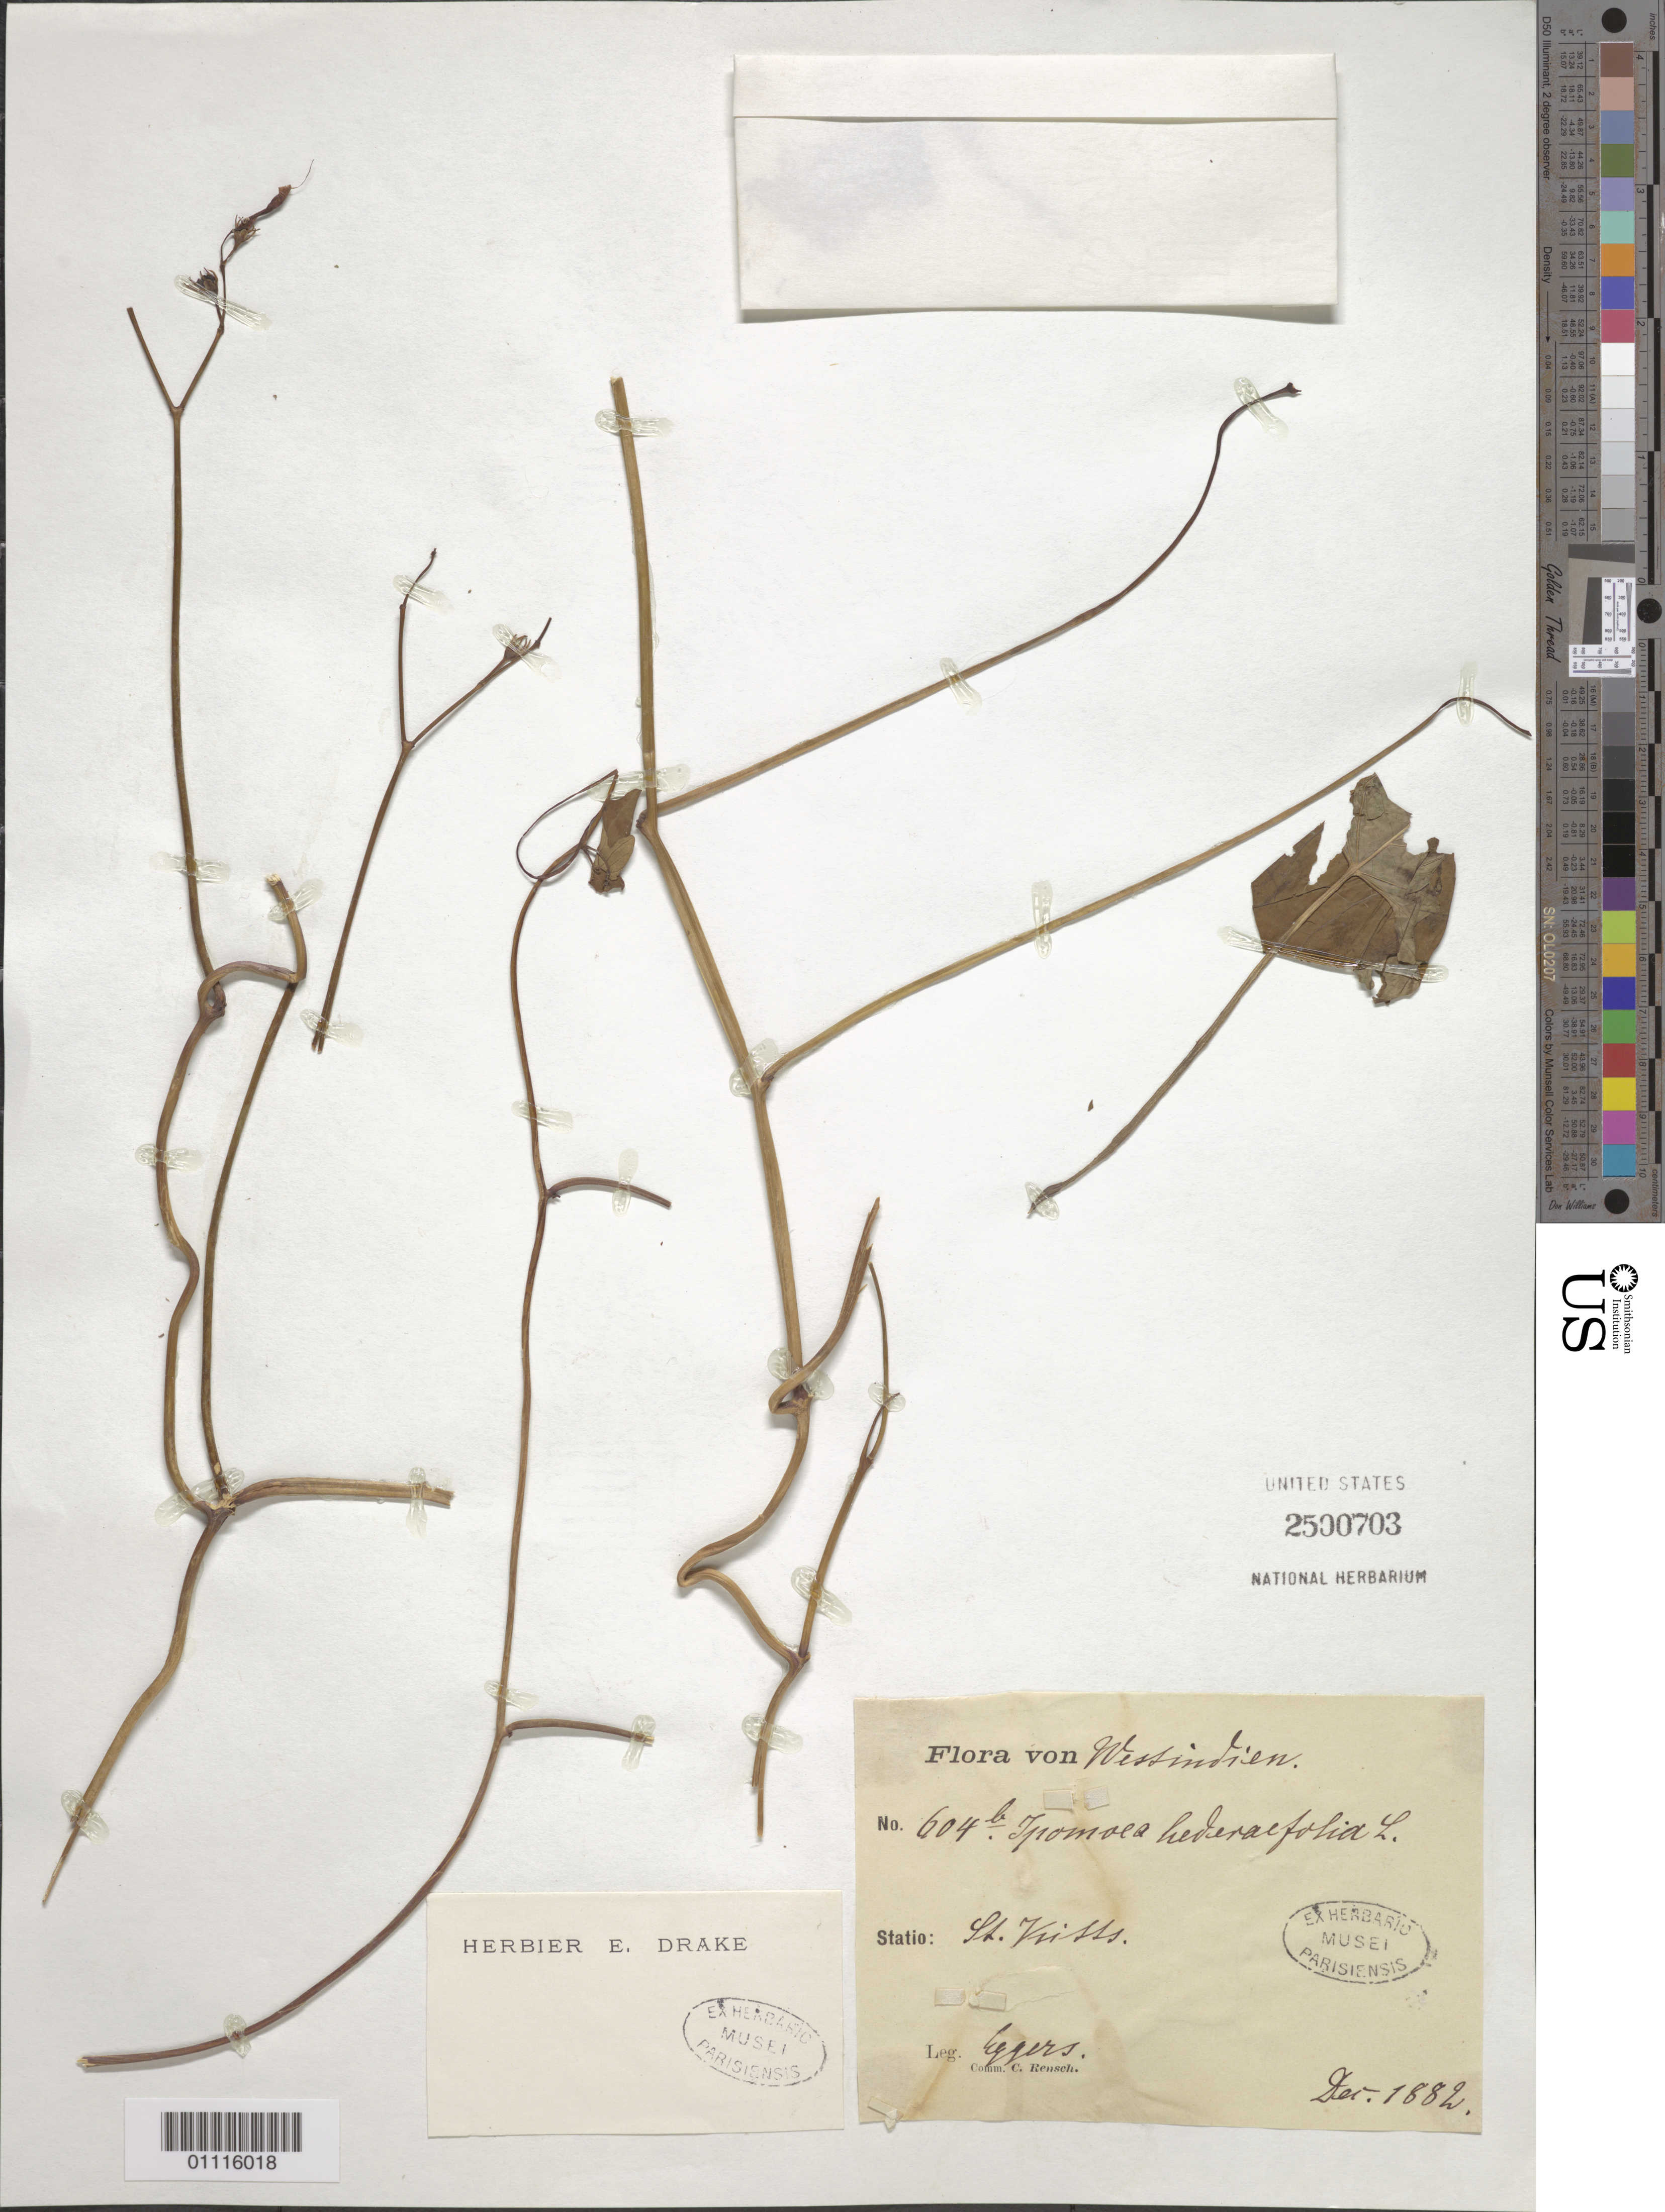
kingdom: Plantae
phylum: Tracheophyta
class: Magnoliopsida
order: Solanales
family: Convolvulaceae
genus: Ipomoea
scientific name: Ipomoea hederifolia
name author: L.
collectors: H. F. A. von Eggers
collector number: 604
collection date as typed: Dec 1882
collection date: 1882-12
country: St. Christopher-Nevis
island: St. Christopher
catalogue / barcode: US 2500703